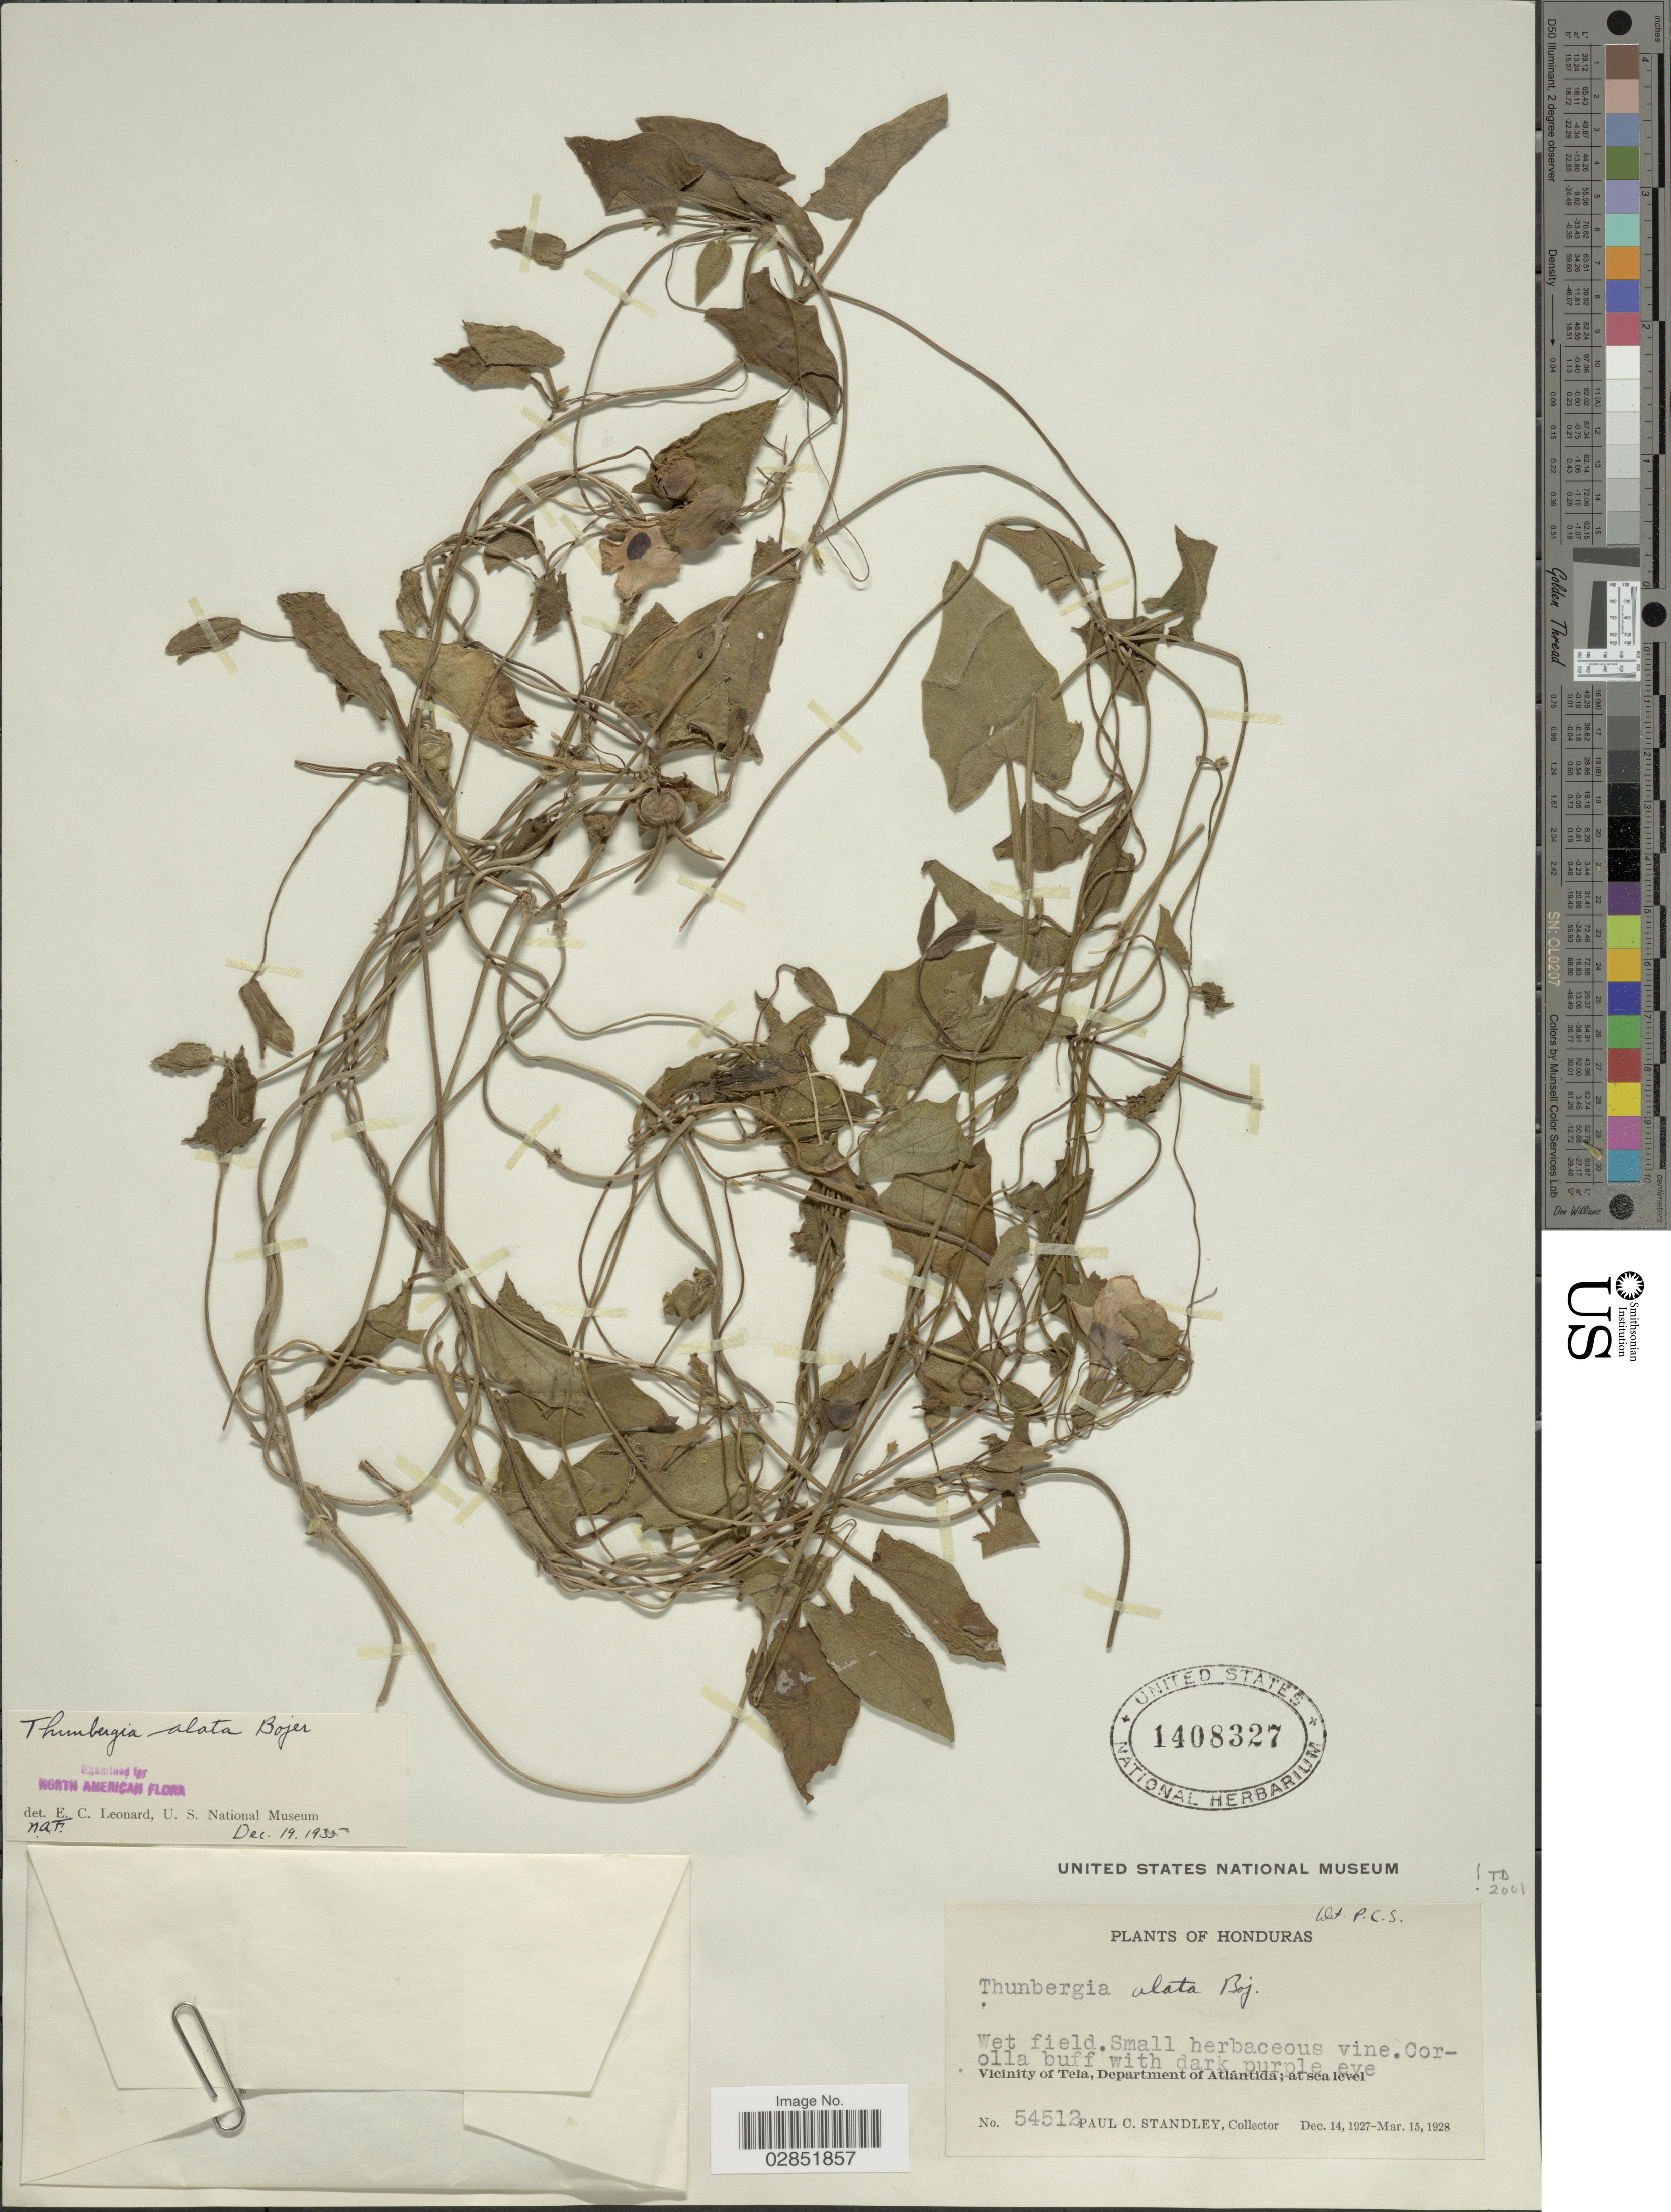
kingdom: Plantae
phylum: Tracheophyta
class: Magnoliopsida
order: Lamiales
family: Acanthaceae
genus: Thunbergia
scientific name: Thunbergia alata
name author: Bojer ex Sims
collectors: P. C. Standley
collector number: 54512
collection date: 1927-12-14/1928-03-15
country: Honduras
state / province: Atlántida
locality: Vicinity of Telá, Department of Atlántida.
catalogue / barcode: US 1408327